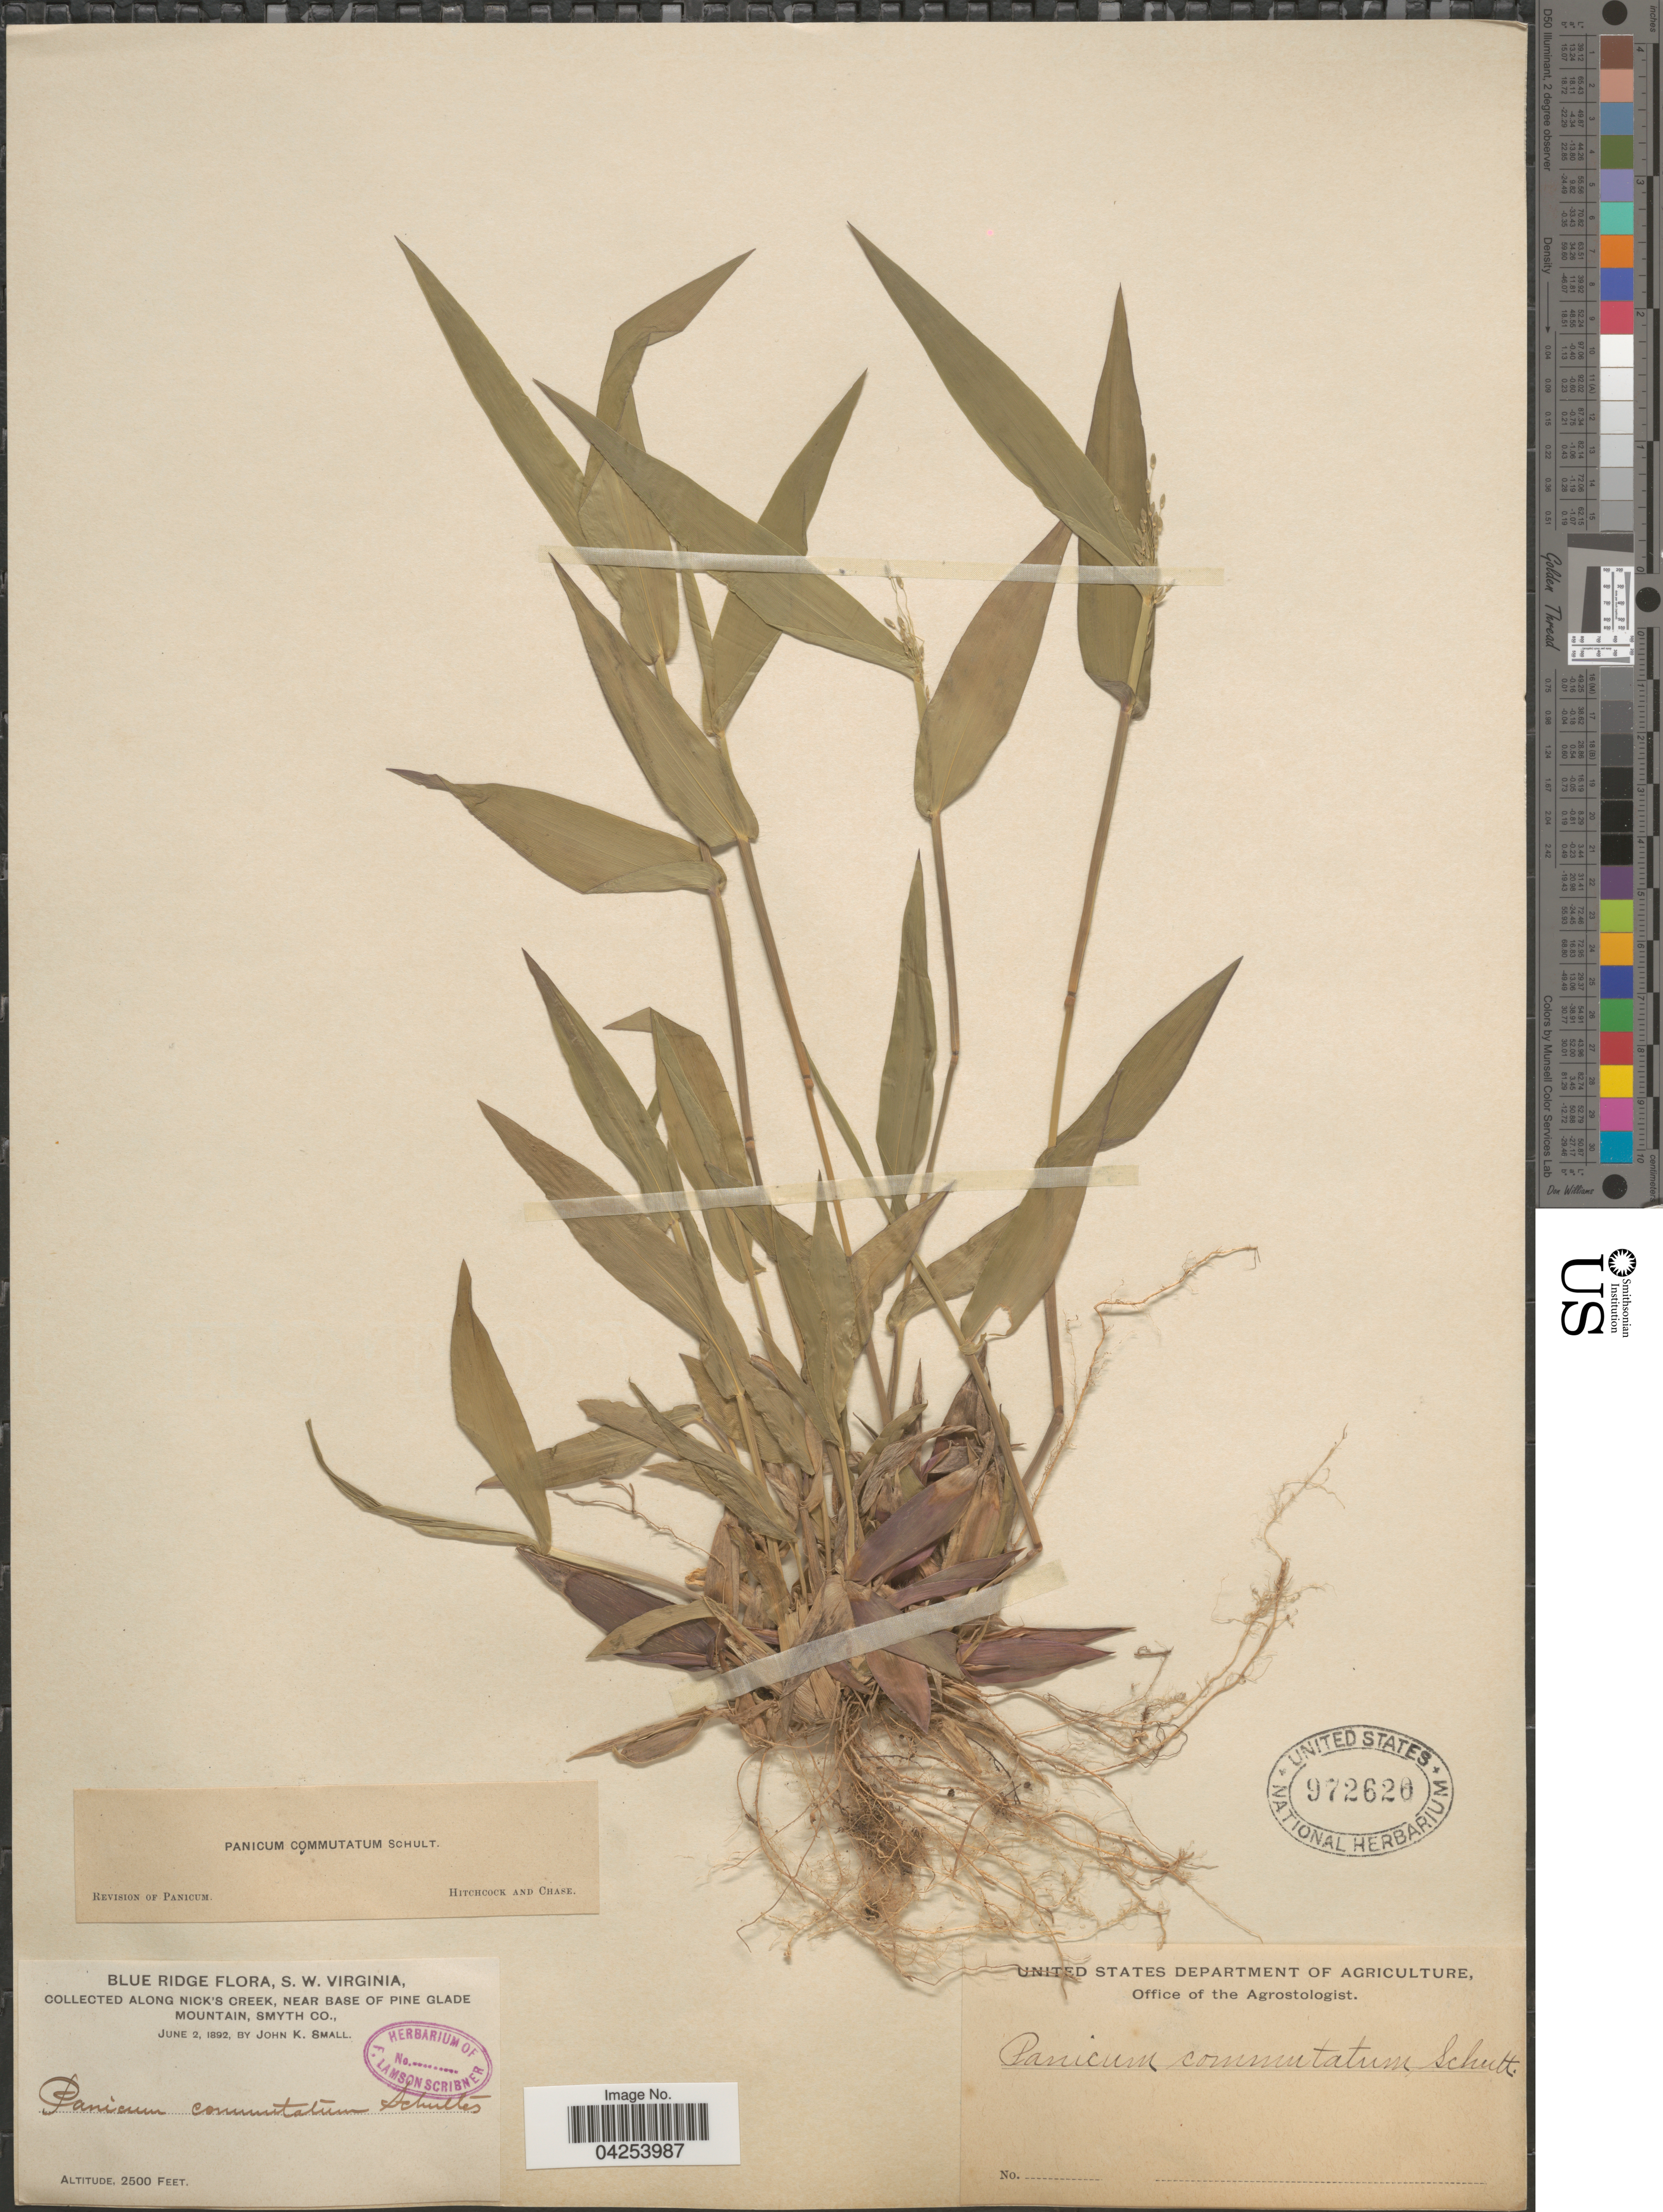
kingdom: Plantae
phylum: Tracheophyta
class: Liliopsida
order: Poales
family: Poaceae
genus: Dichanthelium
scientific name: Dichanthelium commutatum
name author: (Schult.) Gould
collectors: J. K. Small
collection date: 1892-06-02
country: United States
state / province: Virginia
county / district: Smyth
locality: Blue Ridge, S. W. Virginia. Along Nick's Creek, near base of Pine Glade Mountain, Smyth Co.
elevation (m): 762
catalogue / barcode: US 972620